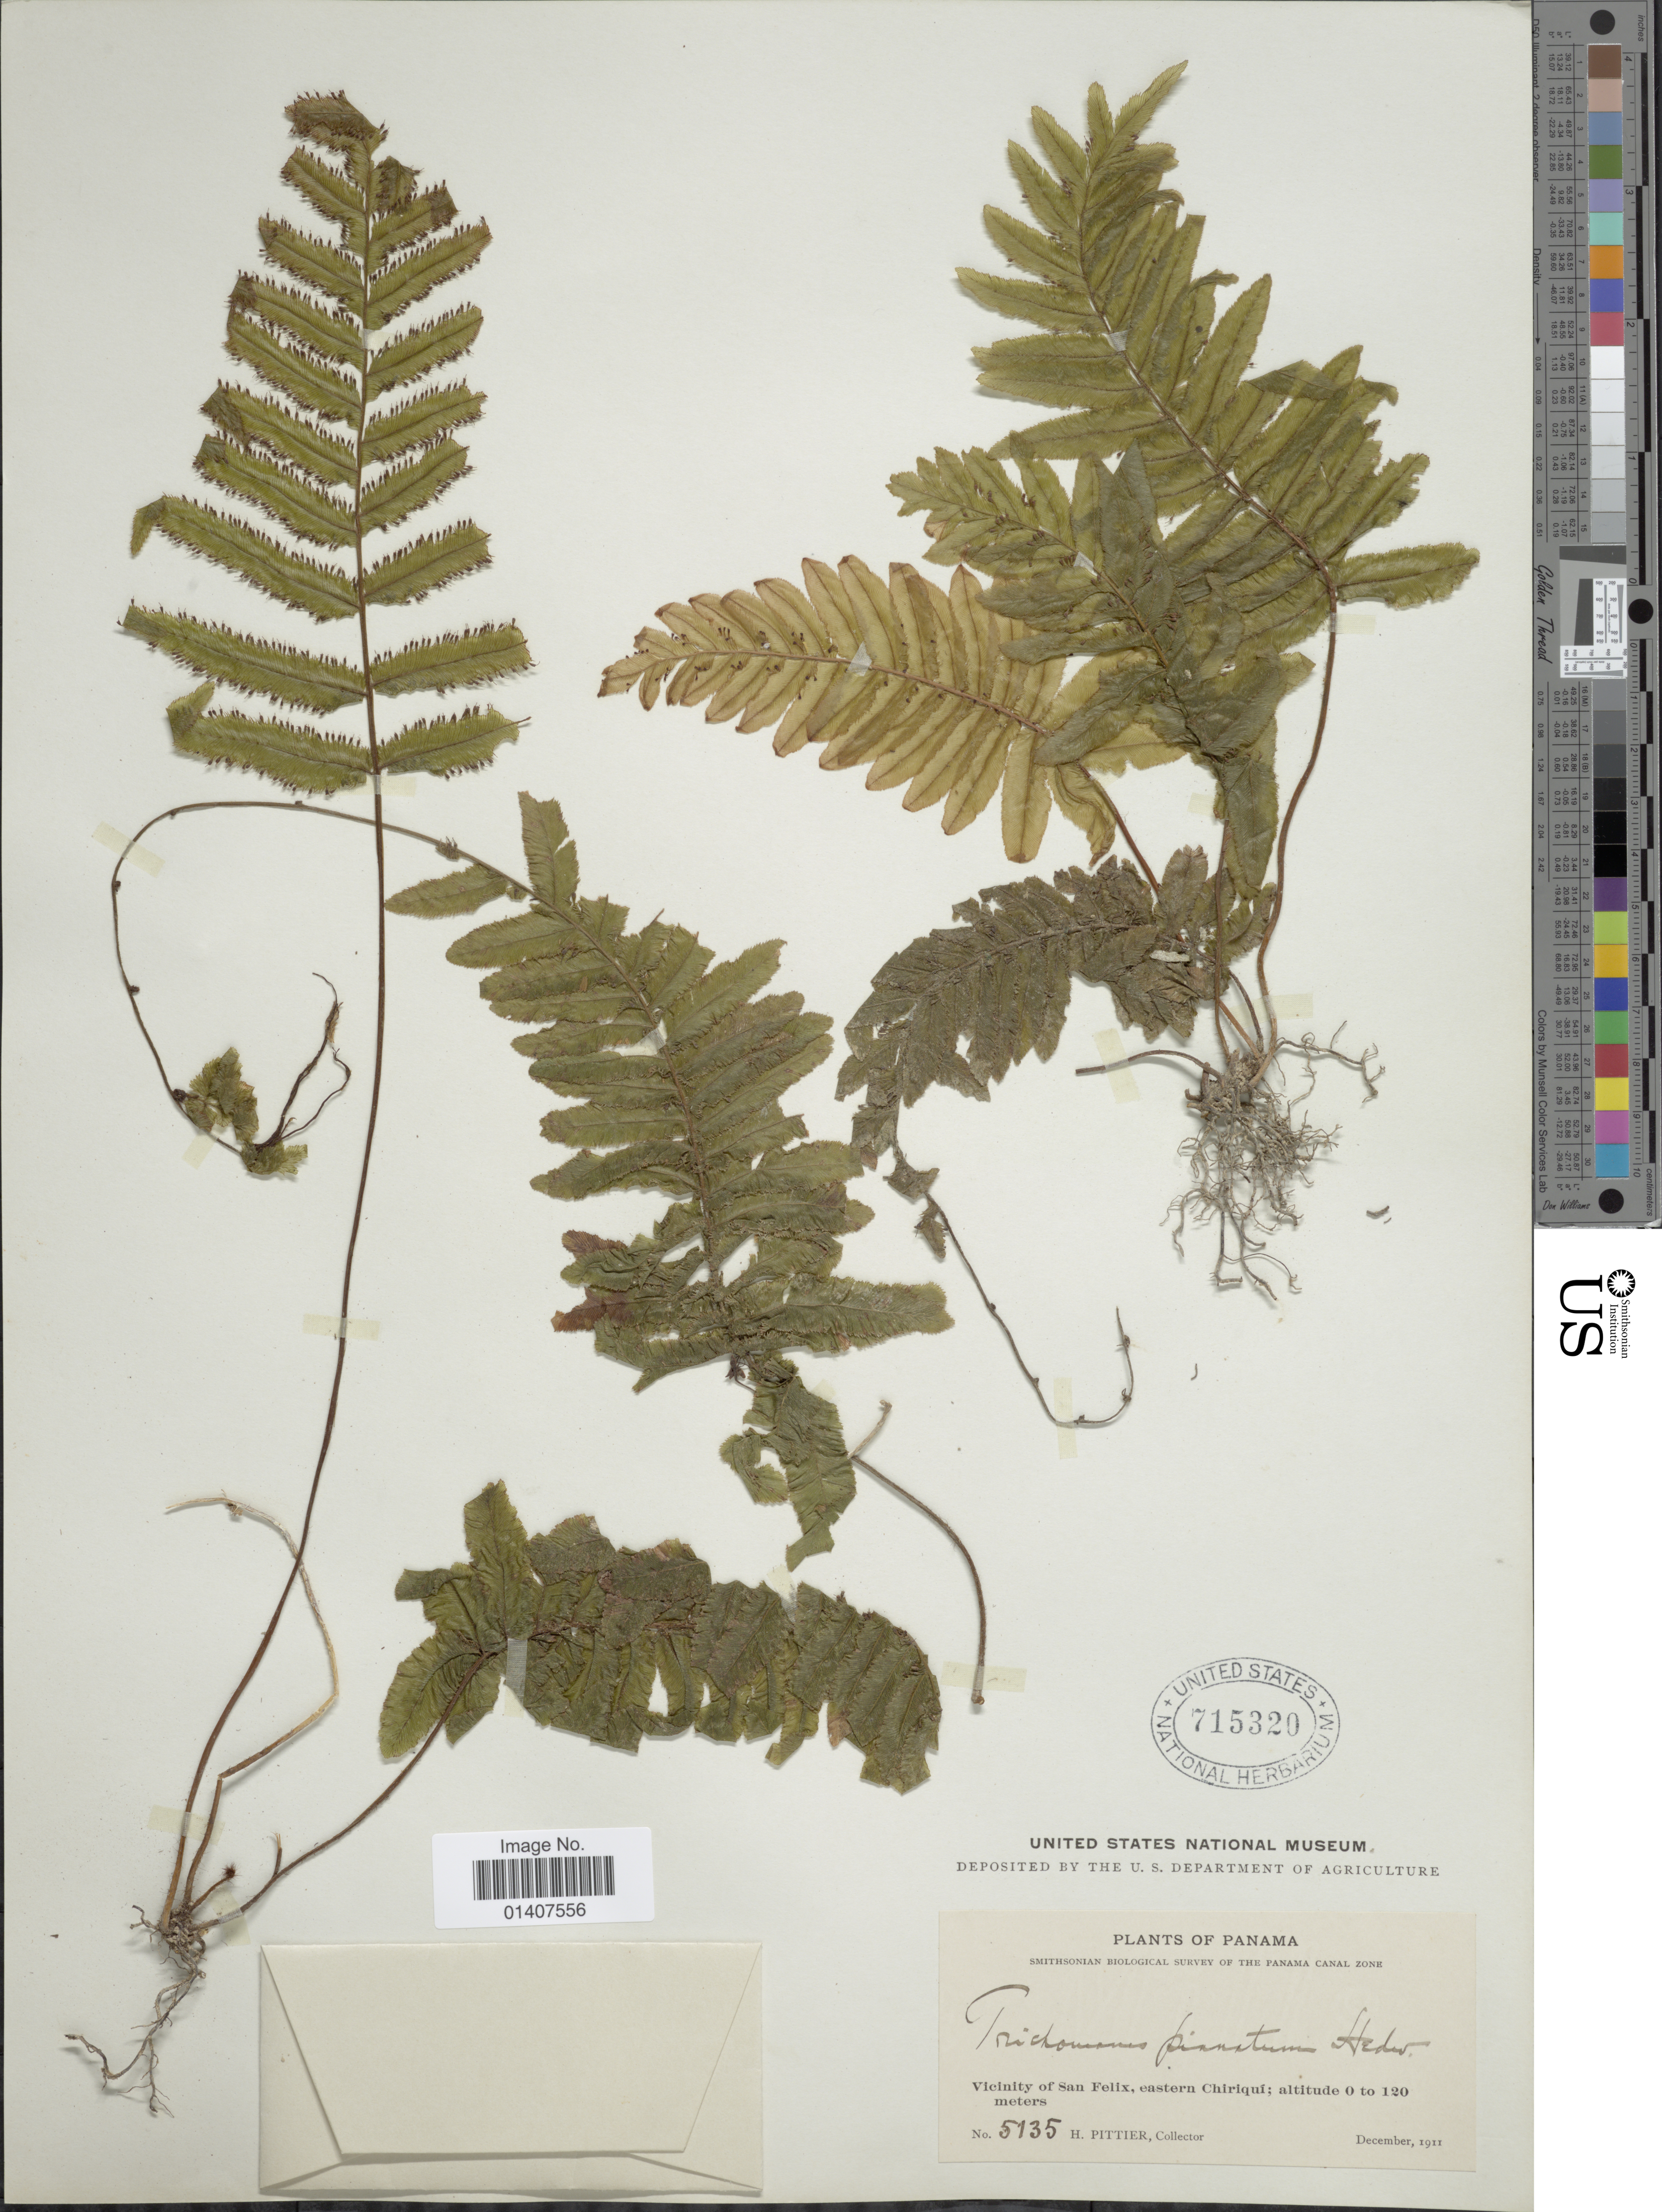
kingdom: Plantae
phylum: Tracheophyta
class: Polypodiopsida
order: Hymenophyllales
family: Hymenophyllaceae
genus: Trichomanes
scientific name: Trichomanes pinnatum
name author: Hedw.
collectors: H. F. Pittier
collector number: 5135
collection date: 1911-12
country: Panama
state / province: Chiriqui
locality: Vicinity of San Felix, eastern Chiriqui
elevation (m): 0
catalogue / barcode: US 715320